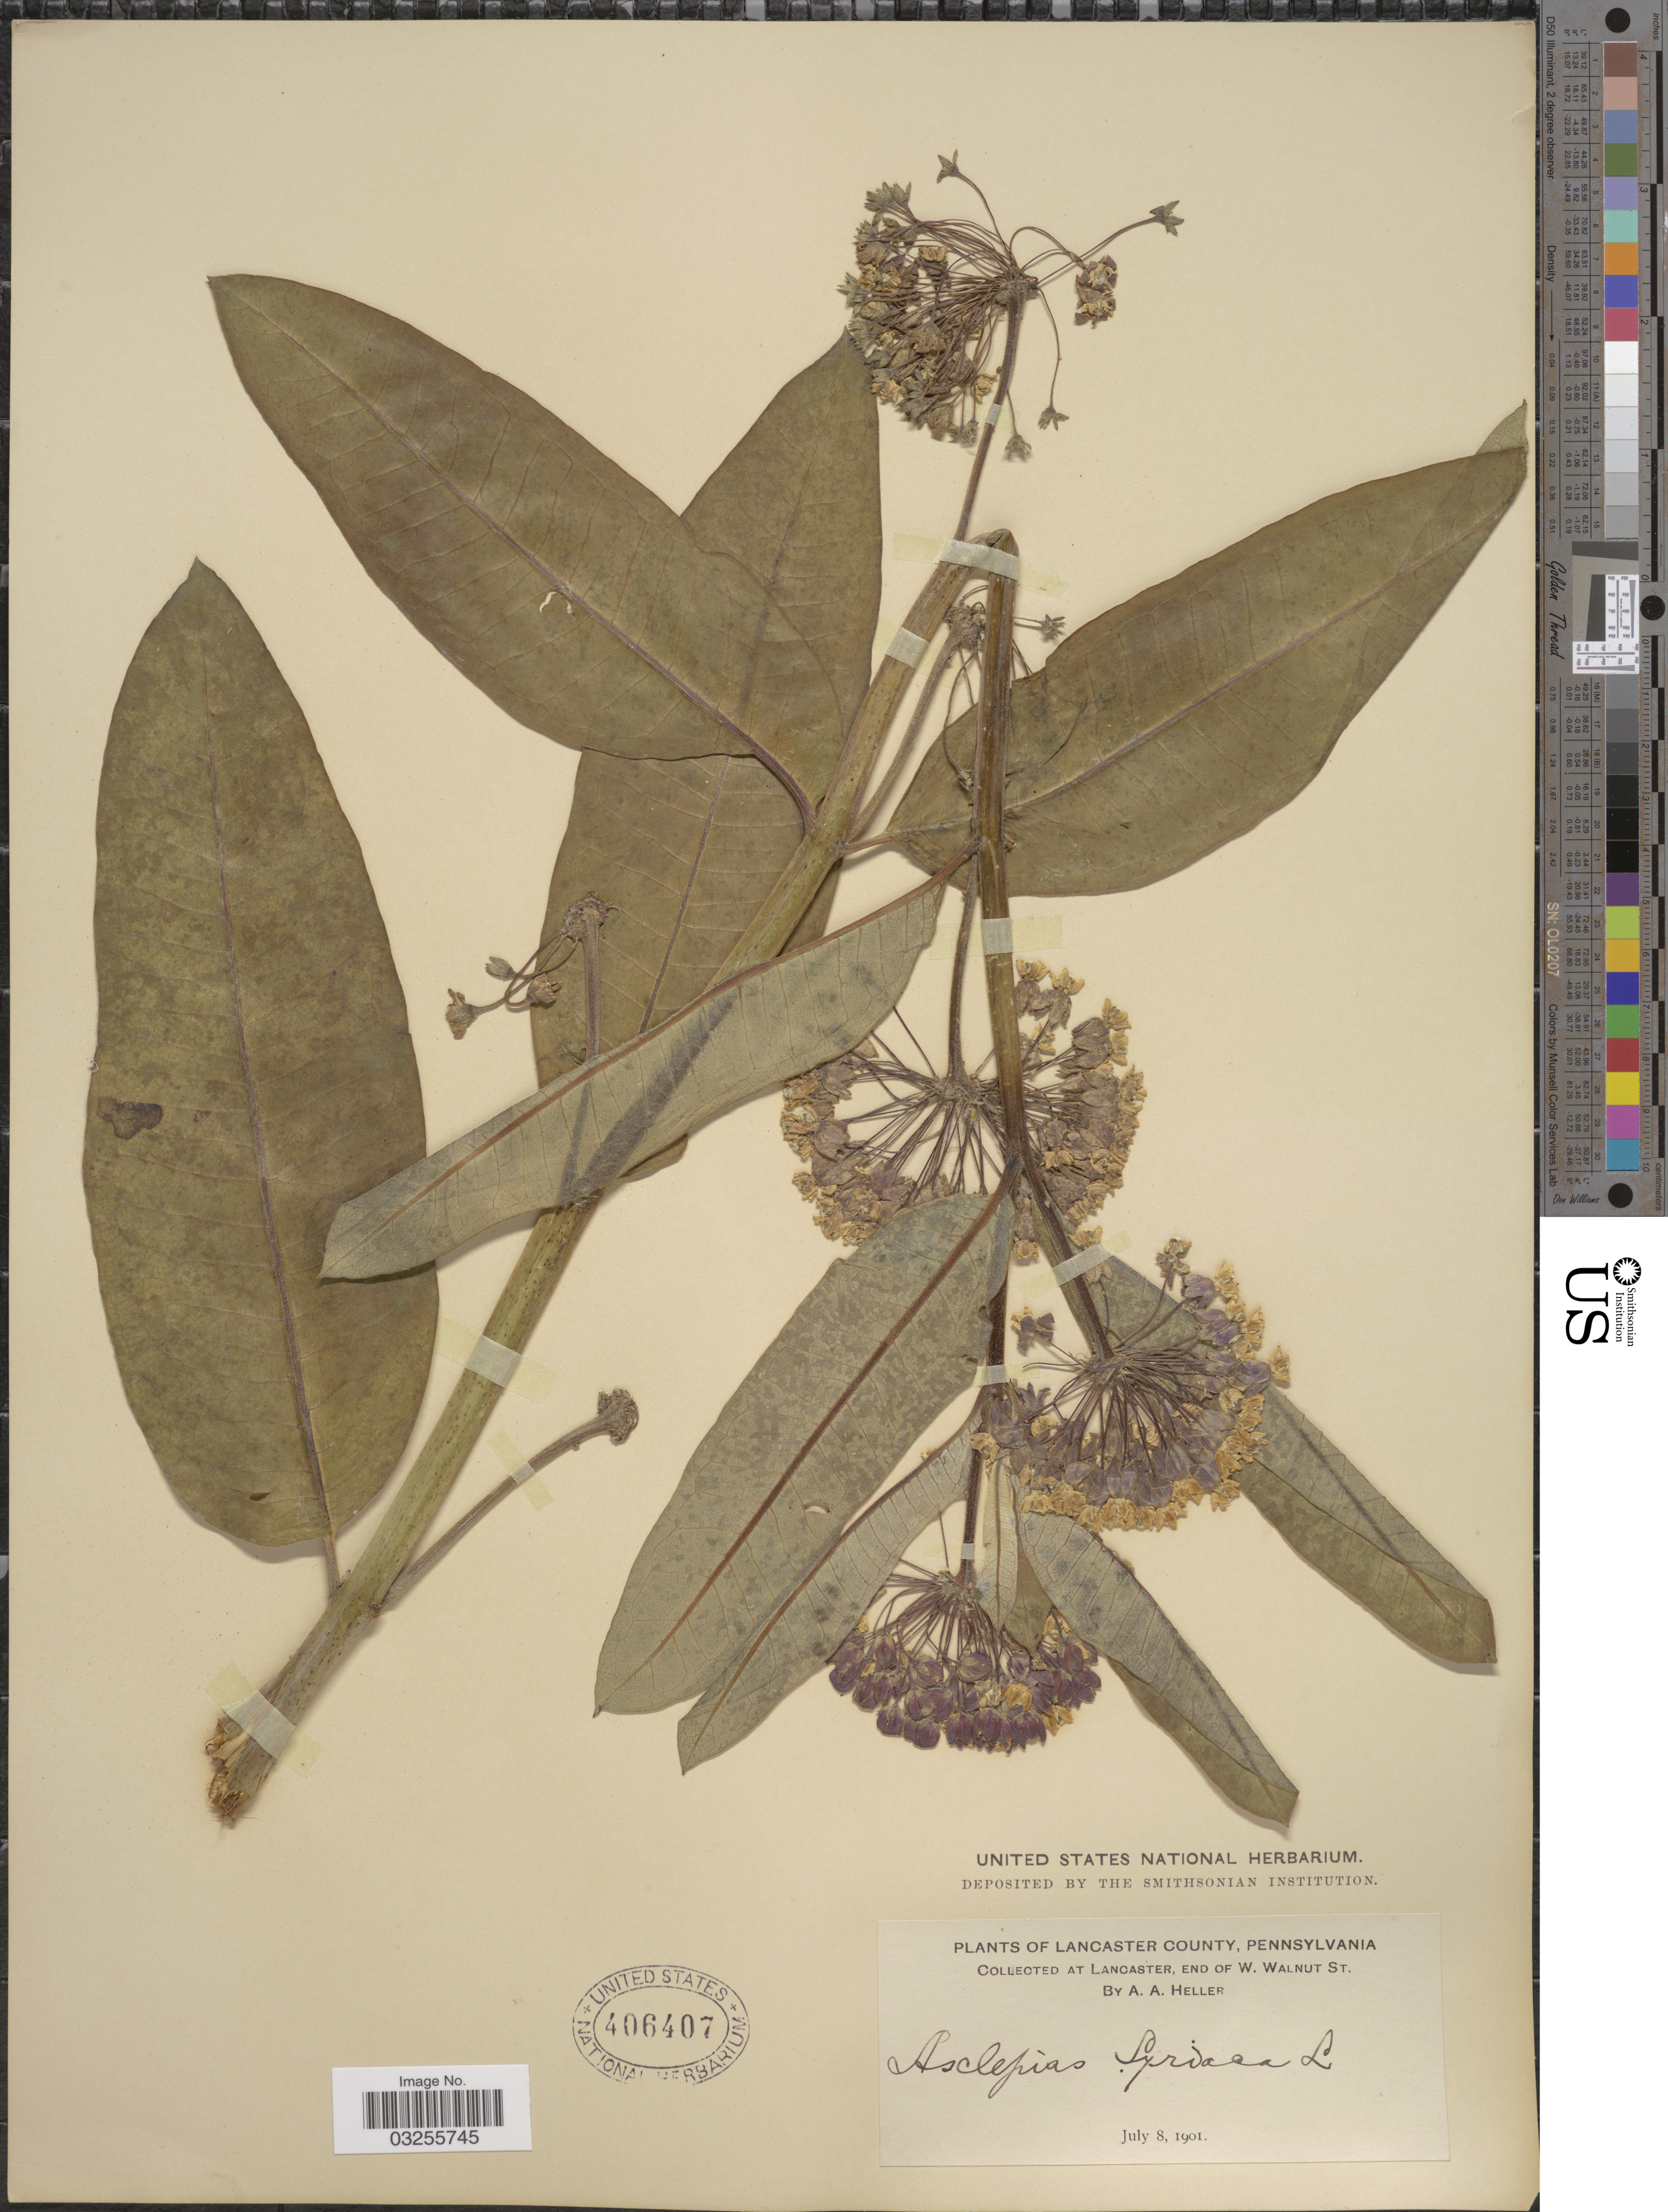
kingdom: Plantae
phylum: Tracheophyta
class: Magnoliopsida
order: Gentianales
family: Apocynaceae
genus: Asclepias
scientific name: Asclepias syriaca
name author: L.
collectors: A. A. Heller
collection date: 1901-07-08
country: United States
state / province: Pennsylvania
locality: Lancaster County. Lancaster, end of W. Walnut St.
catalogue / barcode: US 406407